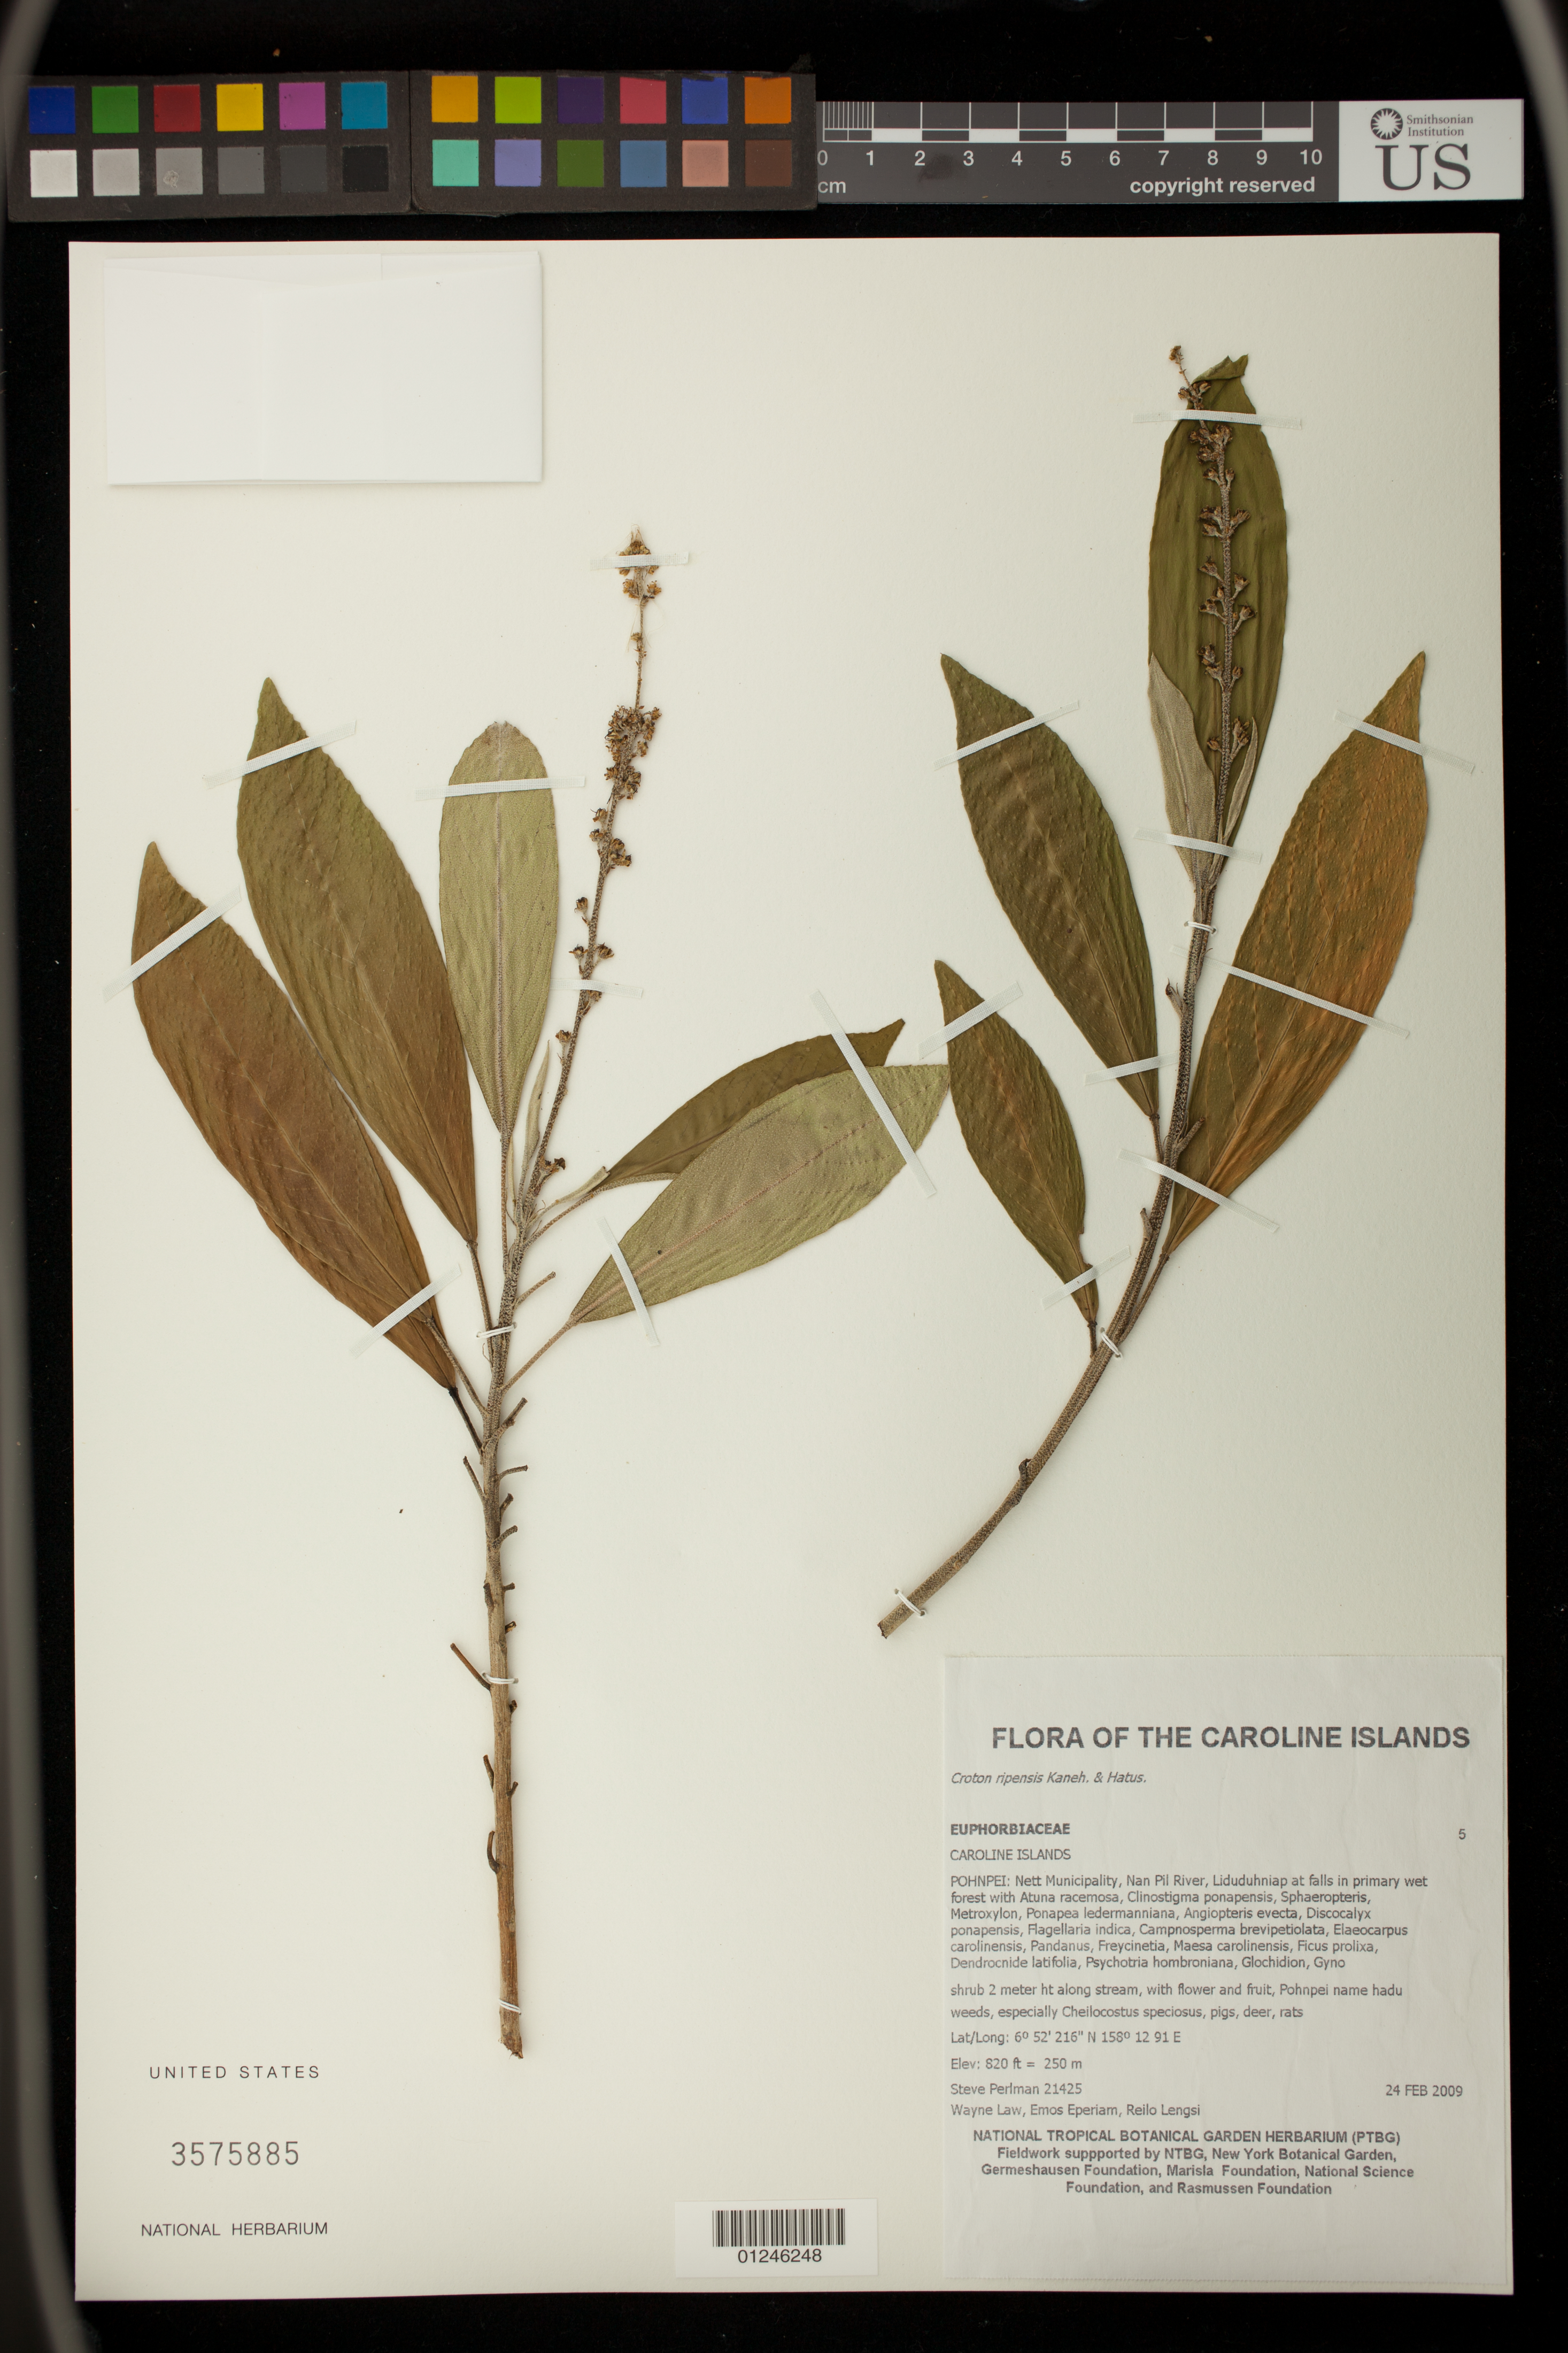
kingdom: Plantae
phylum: Tracheophyta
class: Magnoliopsida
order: Malpighiales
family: Euphorbiaceae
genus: Croton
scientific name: Croton ripensis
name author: Kaneh. & Hatus.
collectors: S. P. Perlman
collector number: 21425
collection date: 2009-02-24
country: Micronesia, Federated States of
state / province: Pohnpei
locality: Nett Municipality, Nan Pil River, Liduduhniap at falls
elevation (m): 250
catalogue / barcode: US 3575885